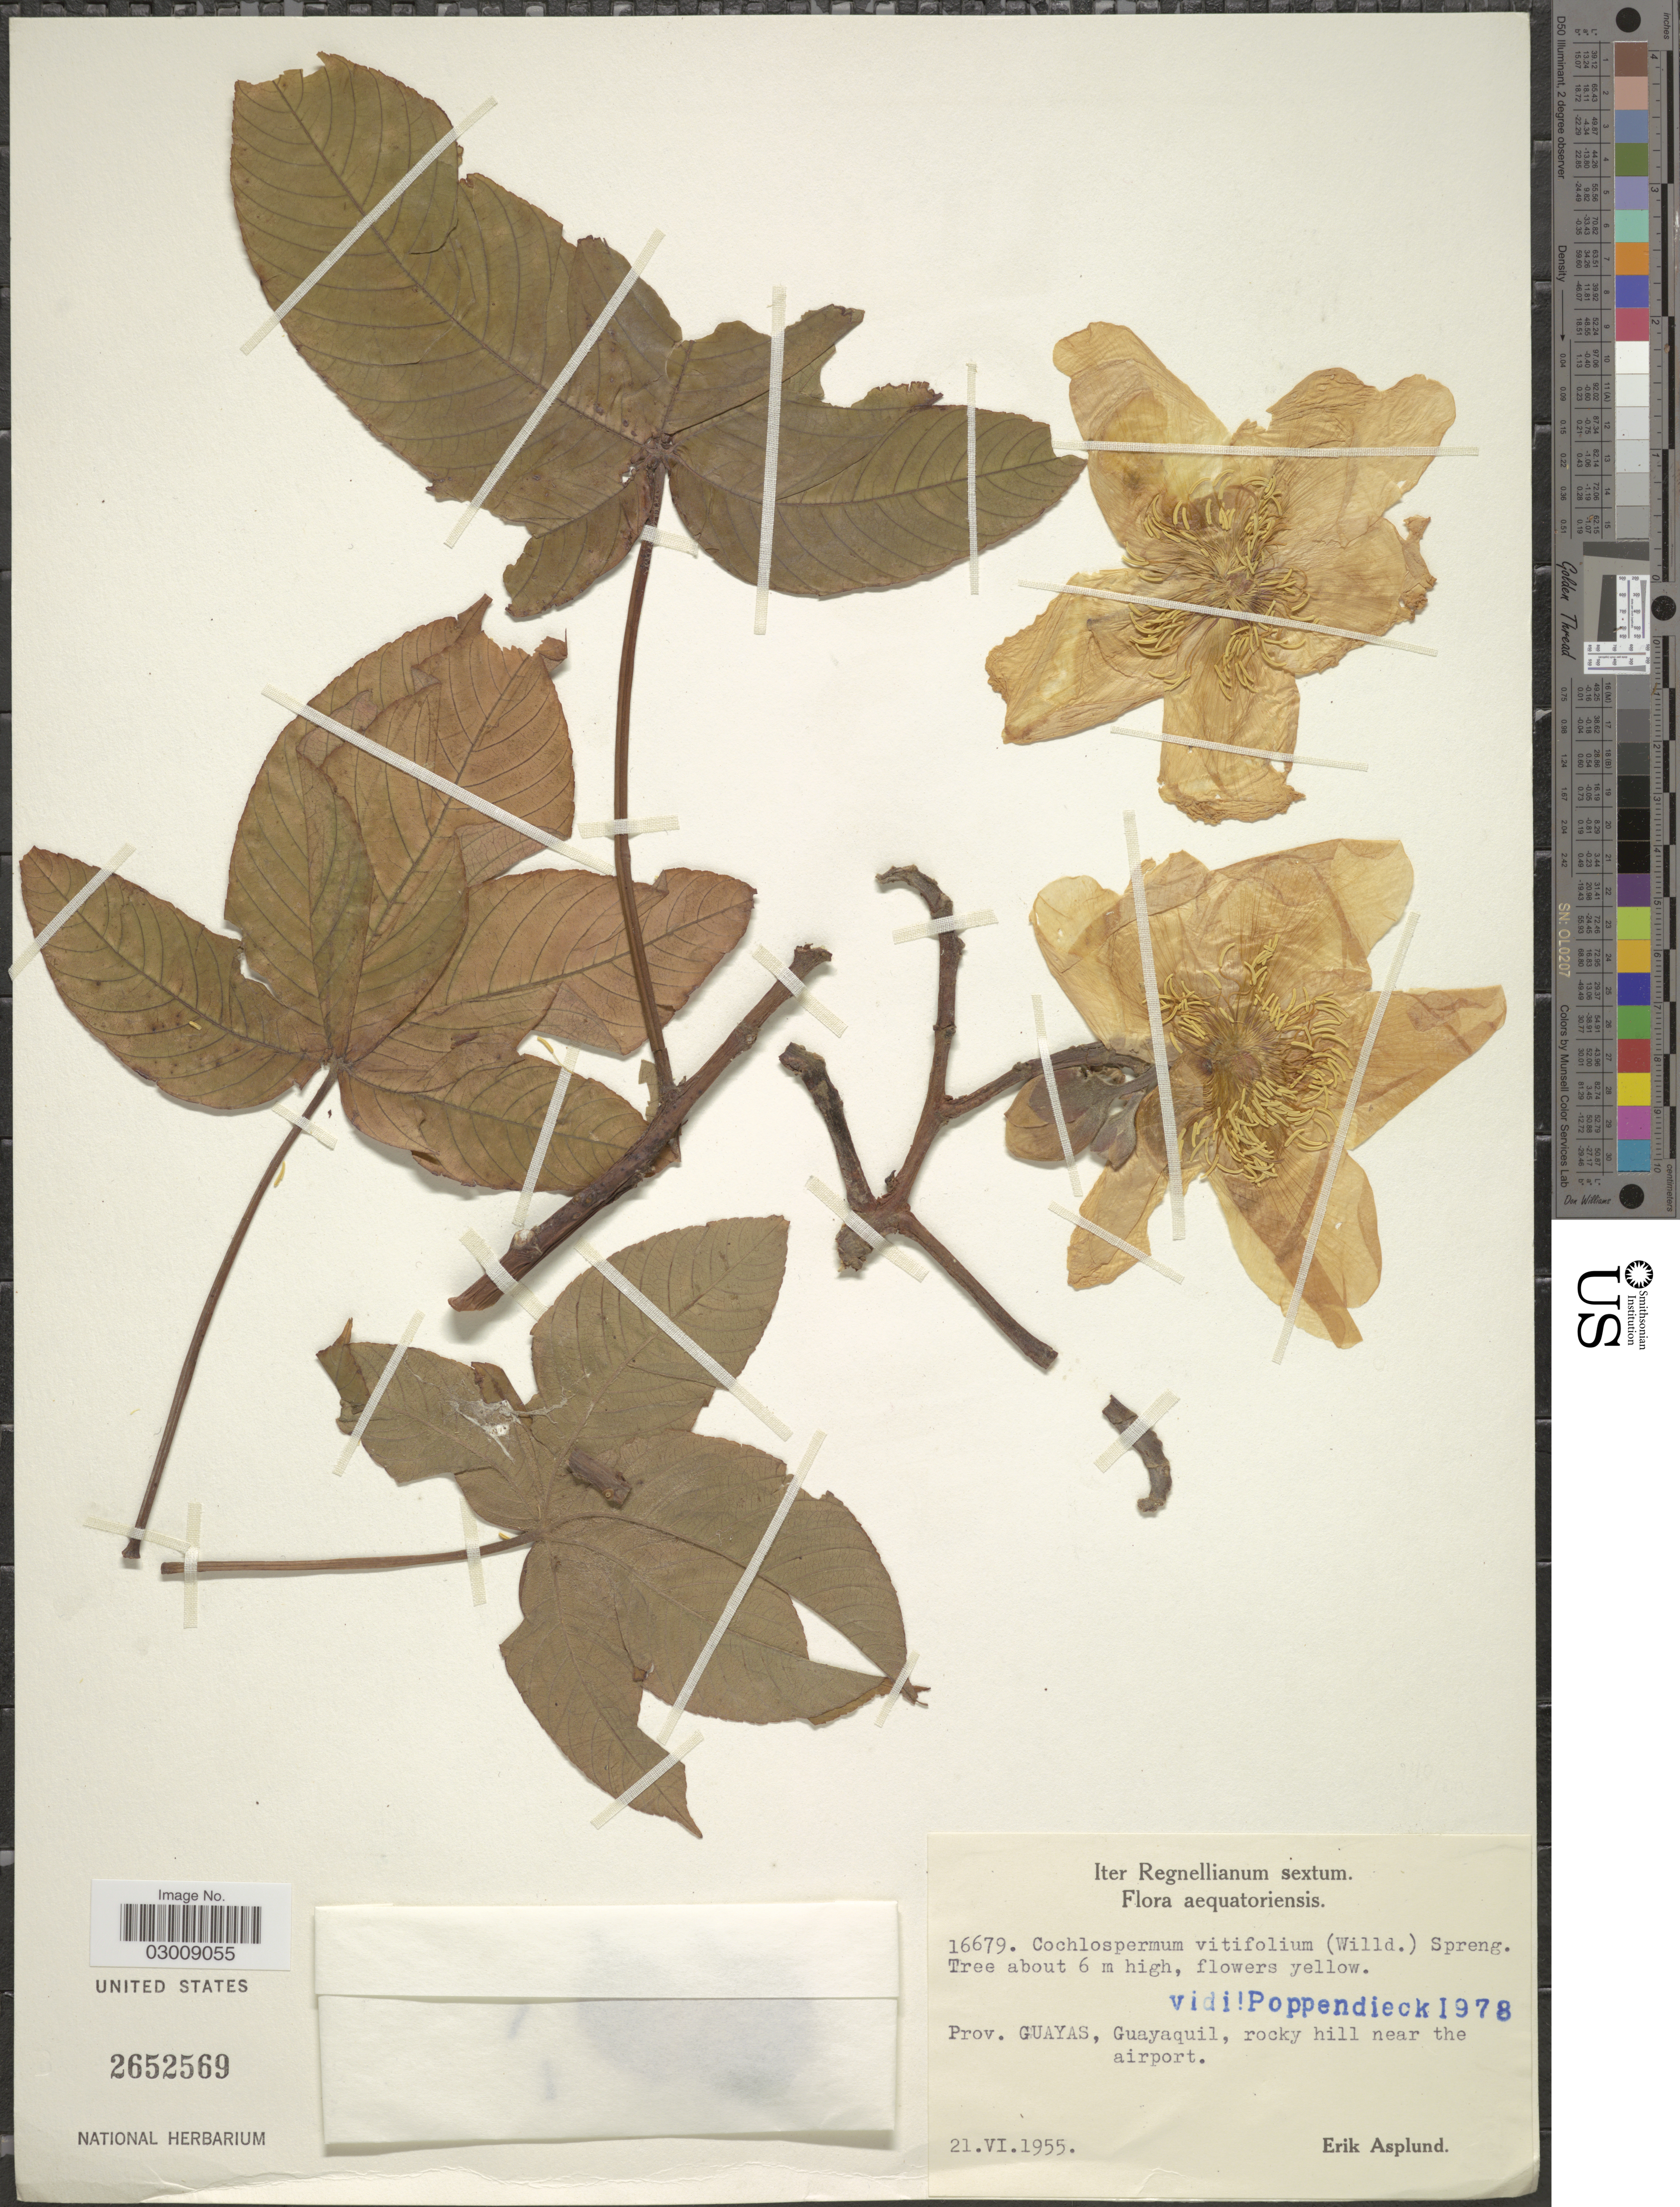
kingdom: Plantae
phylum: Tracheophyta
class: Magnoliopsida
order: Malvales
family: Cochlospermaceae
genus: Cochlospermum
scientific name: Cochlospermum vitifolium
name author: (Willd.) Spreng.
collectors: E. Asplund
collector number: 16679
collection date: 1955-06-21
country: Ecuador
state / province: Guayas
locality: Guayaquil, rocky hill near the airport.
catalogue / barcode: US 2652569